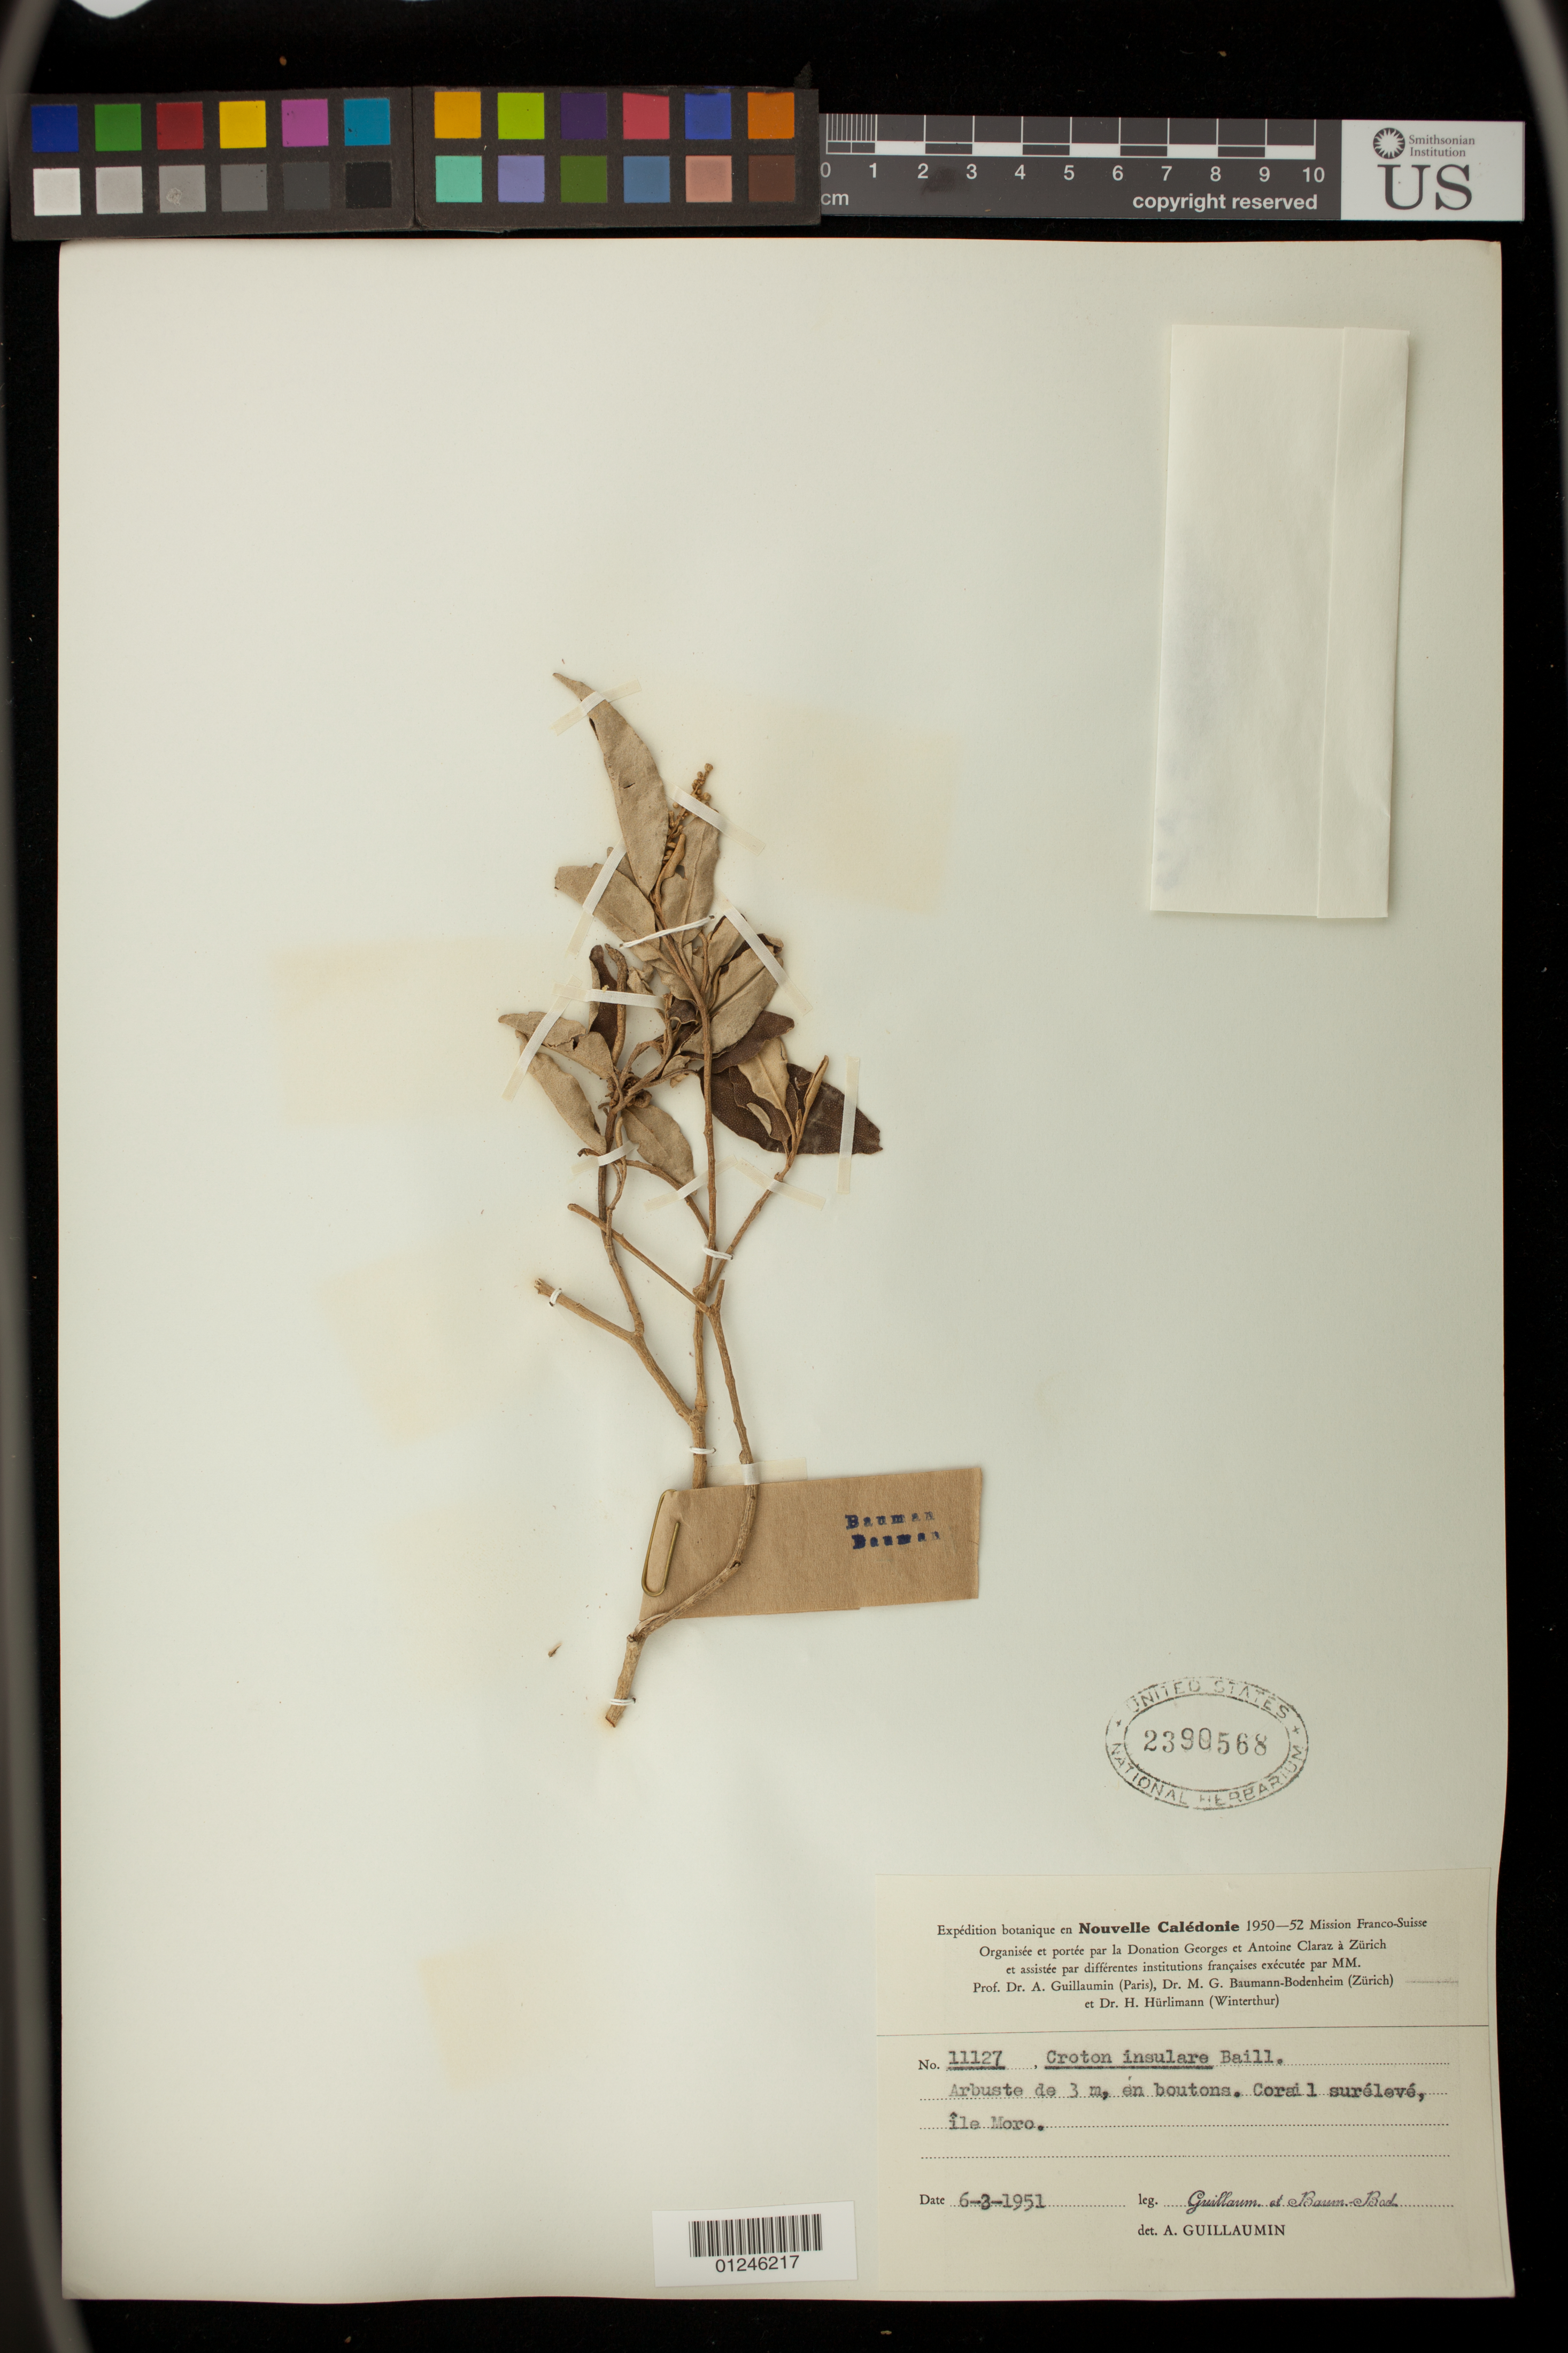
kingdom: Plantae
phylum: Tracheophyta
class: Magnoliopsida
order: Malpighiales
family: Euphorbiaceae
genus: Croton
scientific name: Croton insularis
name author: Baill.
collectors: A. Guillaumin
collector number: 11127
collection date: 1951-06-03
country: New Caledonia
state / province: South Province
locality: Ile Moro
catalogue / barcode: US 2390568